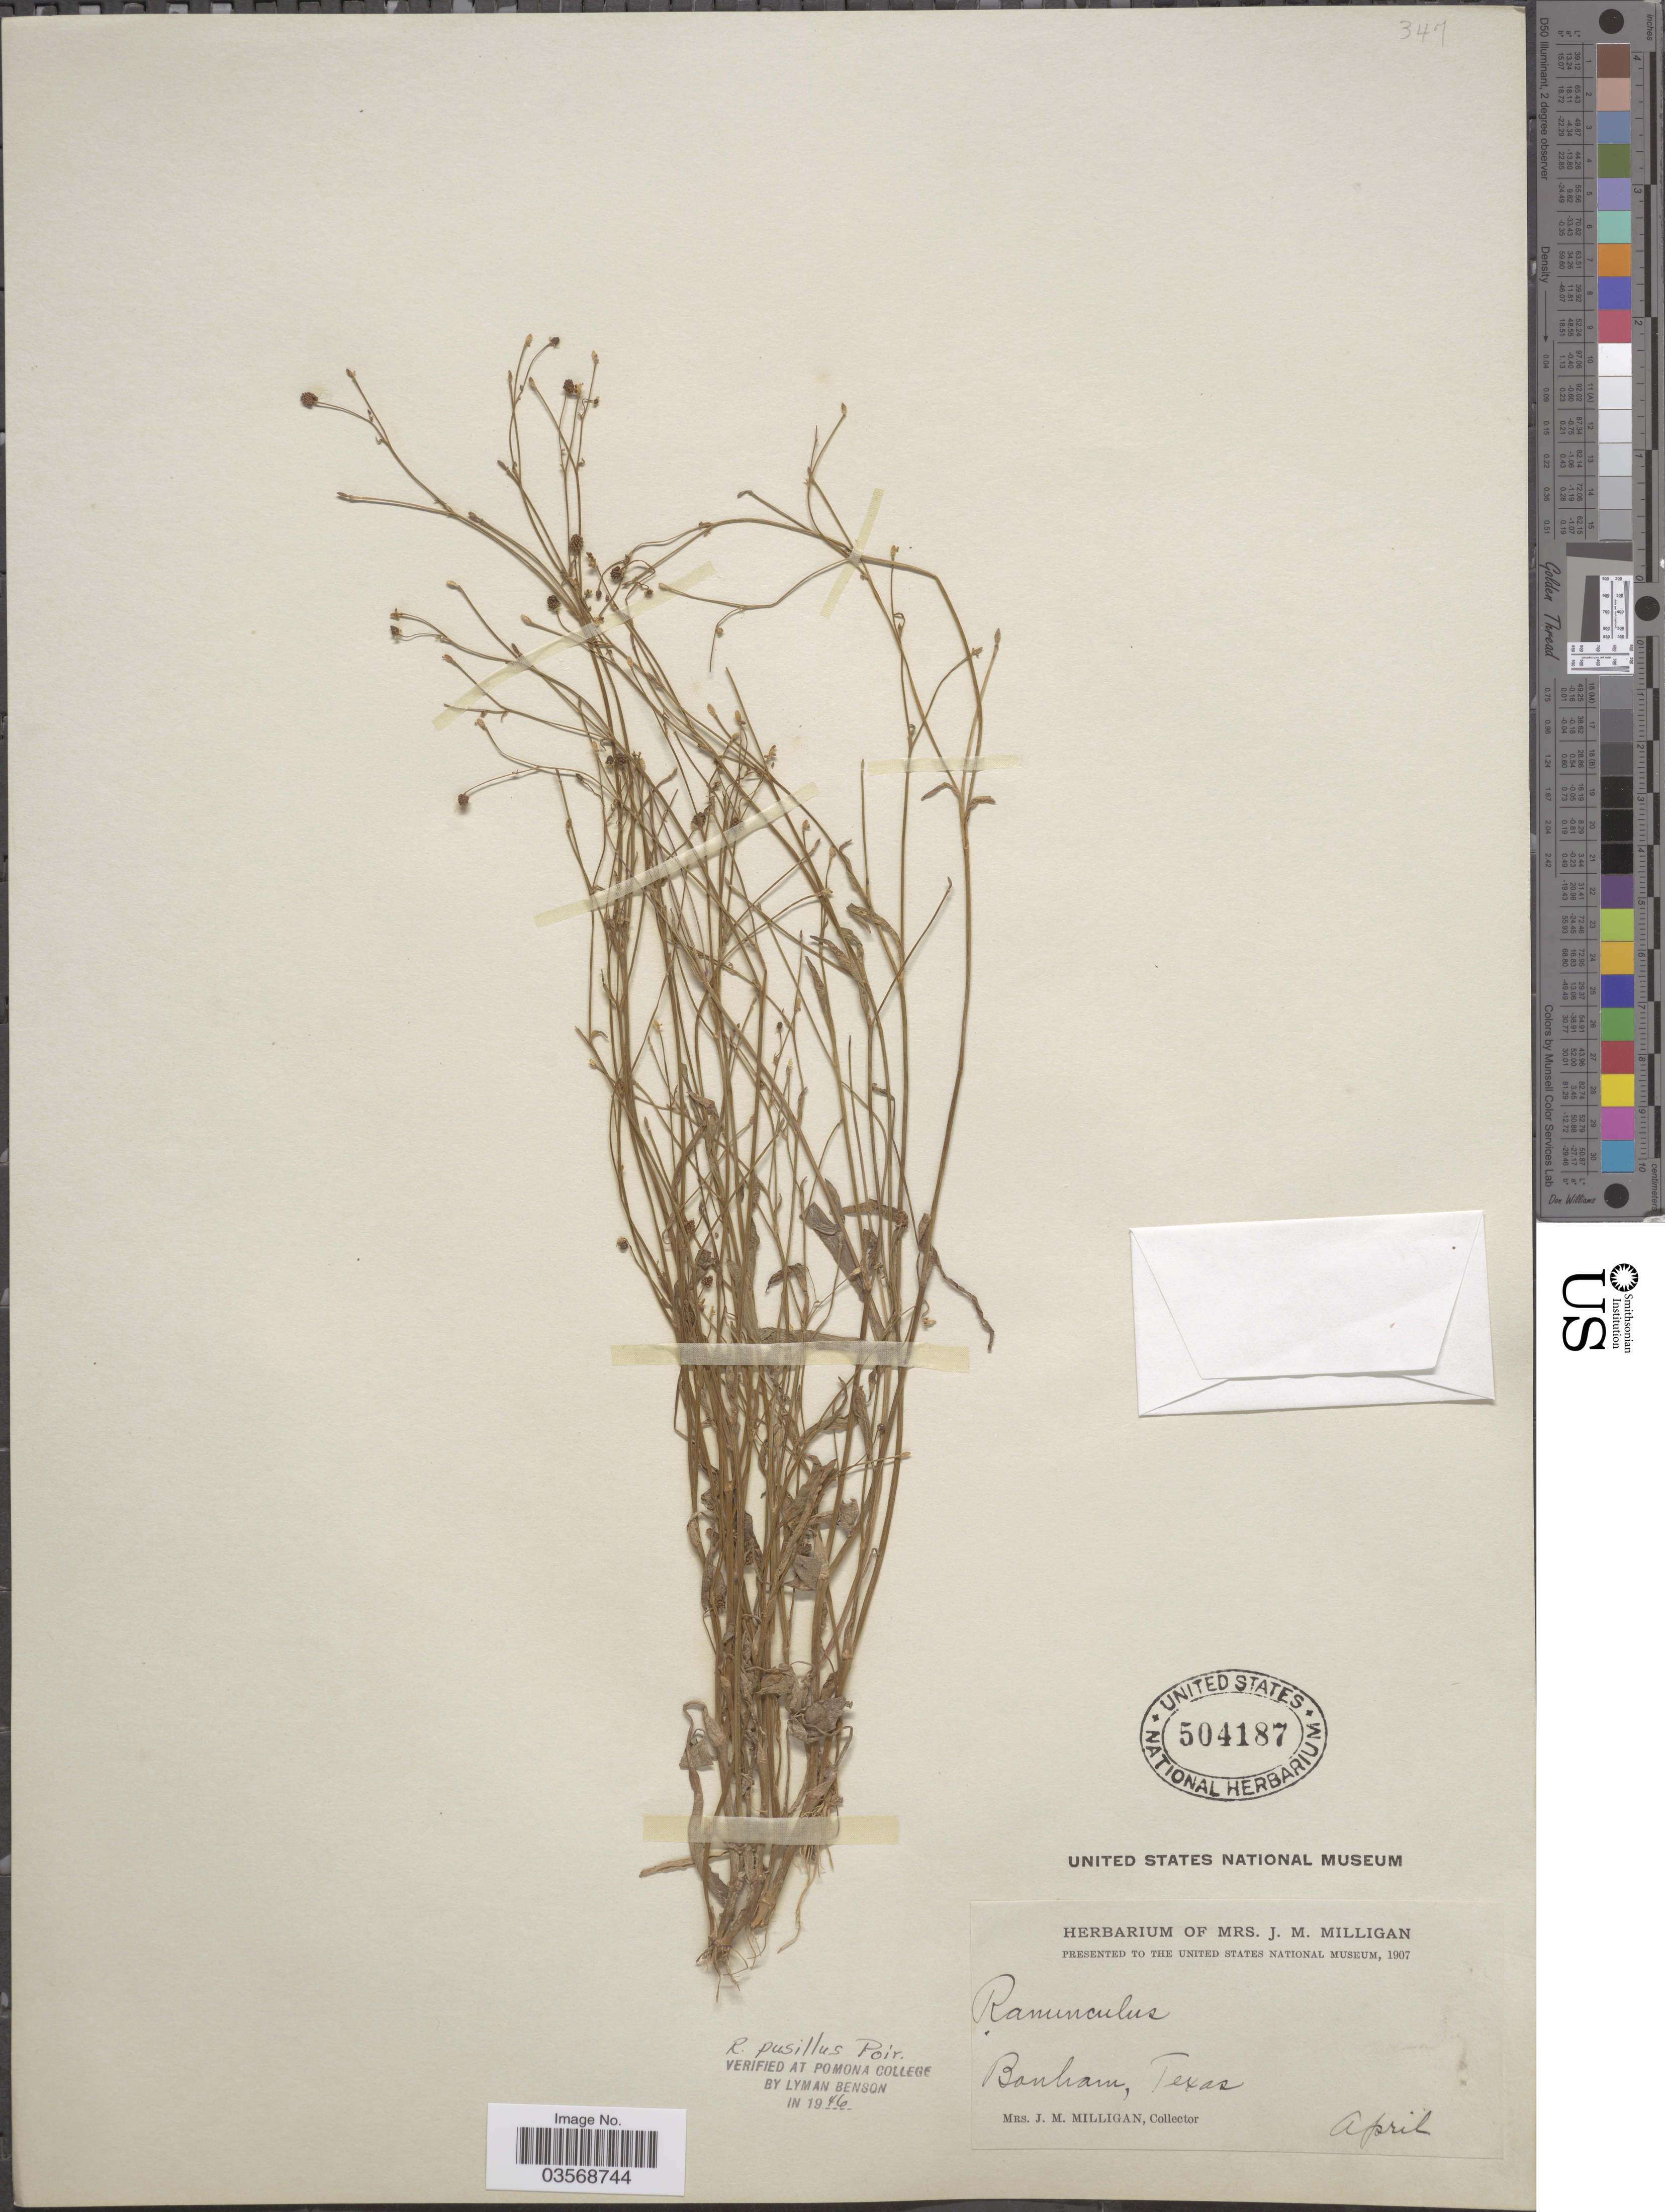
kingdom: Plantae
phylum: Tracheophyta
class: Magnoliopsida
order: Ranunculales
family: Ranunculaceae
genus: Ranunculus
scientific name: Ranunculus pusillus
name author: Poir.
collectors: J. Milligan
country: United States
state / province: Texas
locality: Bonham.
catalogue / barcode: US 504187